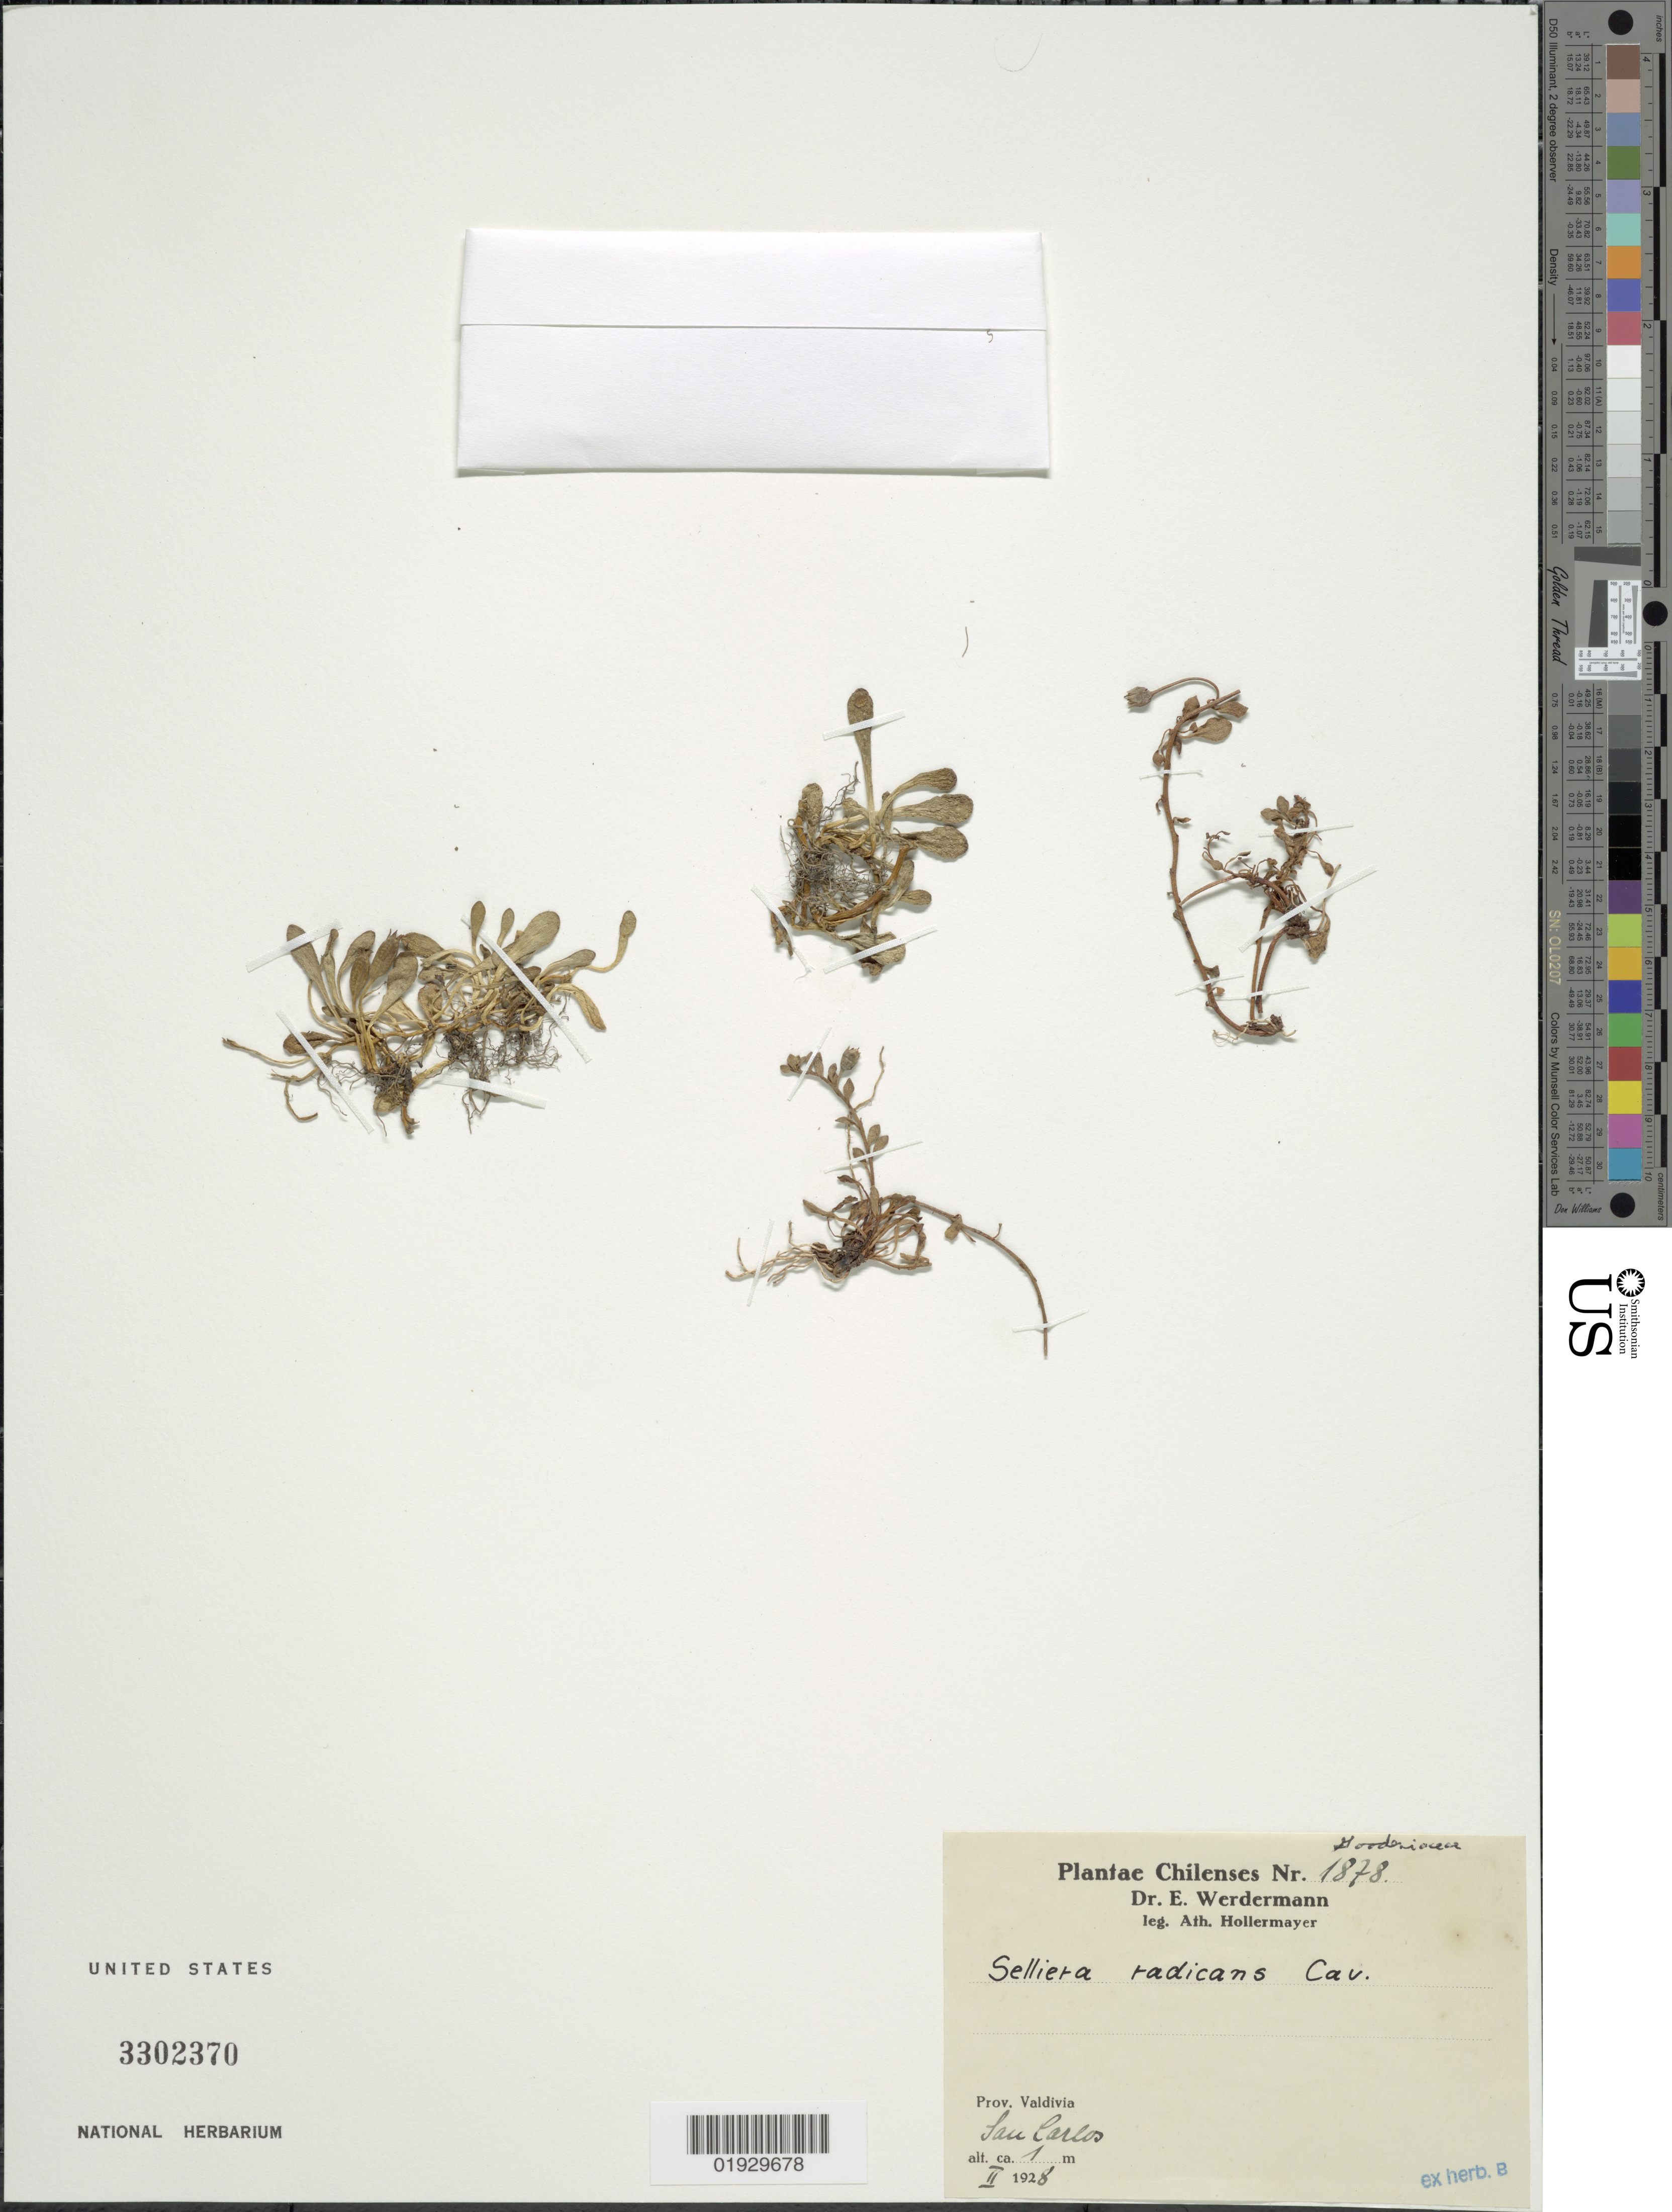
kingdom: Plantae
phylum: Tracheophyta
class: Magnoliopsida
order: Asterales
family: Goodeniaceae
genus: Selliera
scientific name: Selliera radicans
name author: Cav.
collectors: A. Hollermayer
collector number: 1878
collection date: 1928-02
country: Chile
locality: Prov. Valdivia. San Carlos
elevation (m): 1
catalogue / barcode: US 3302370